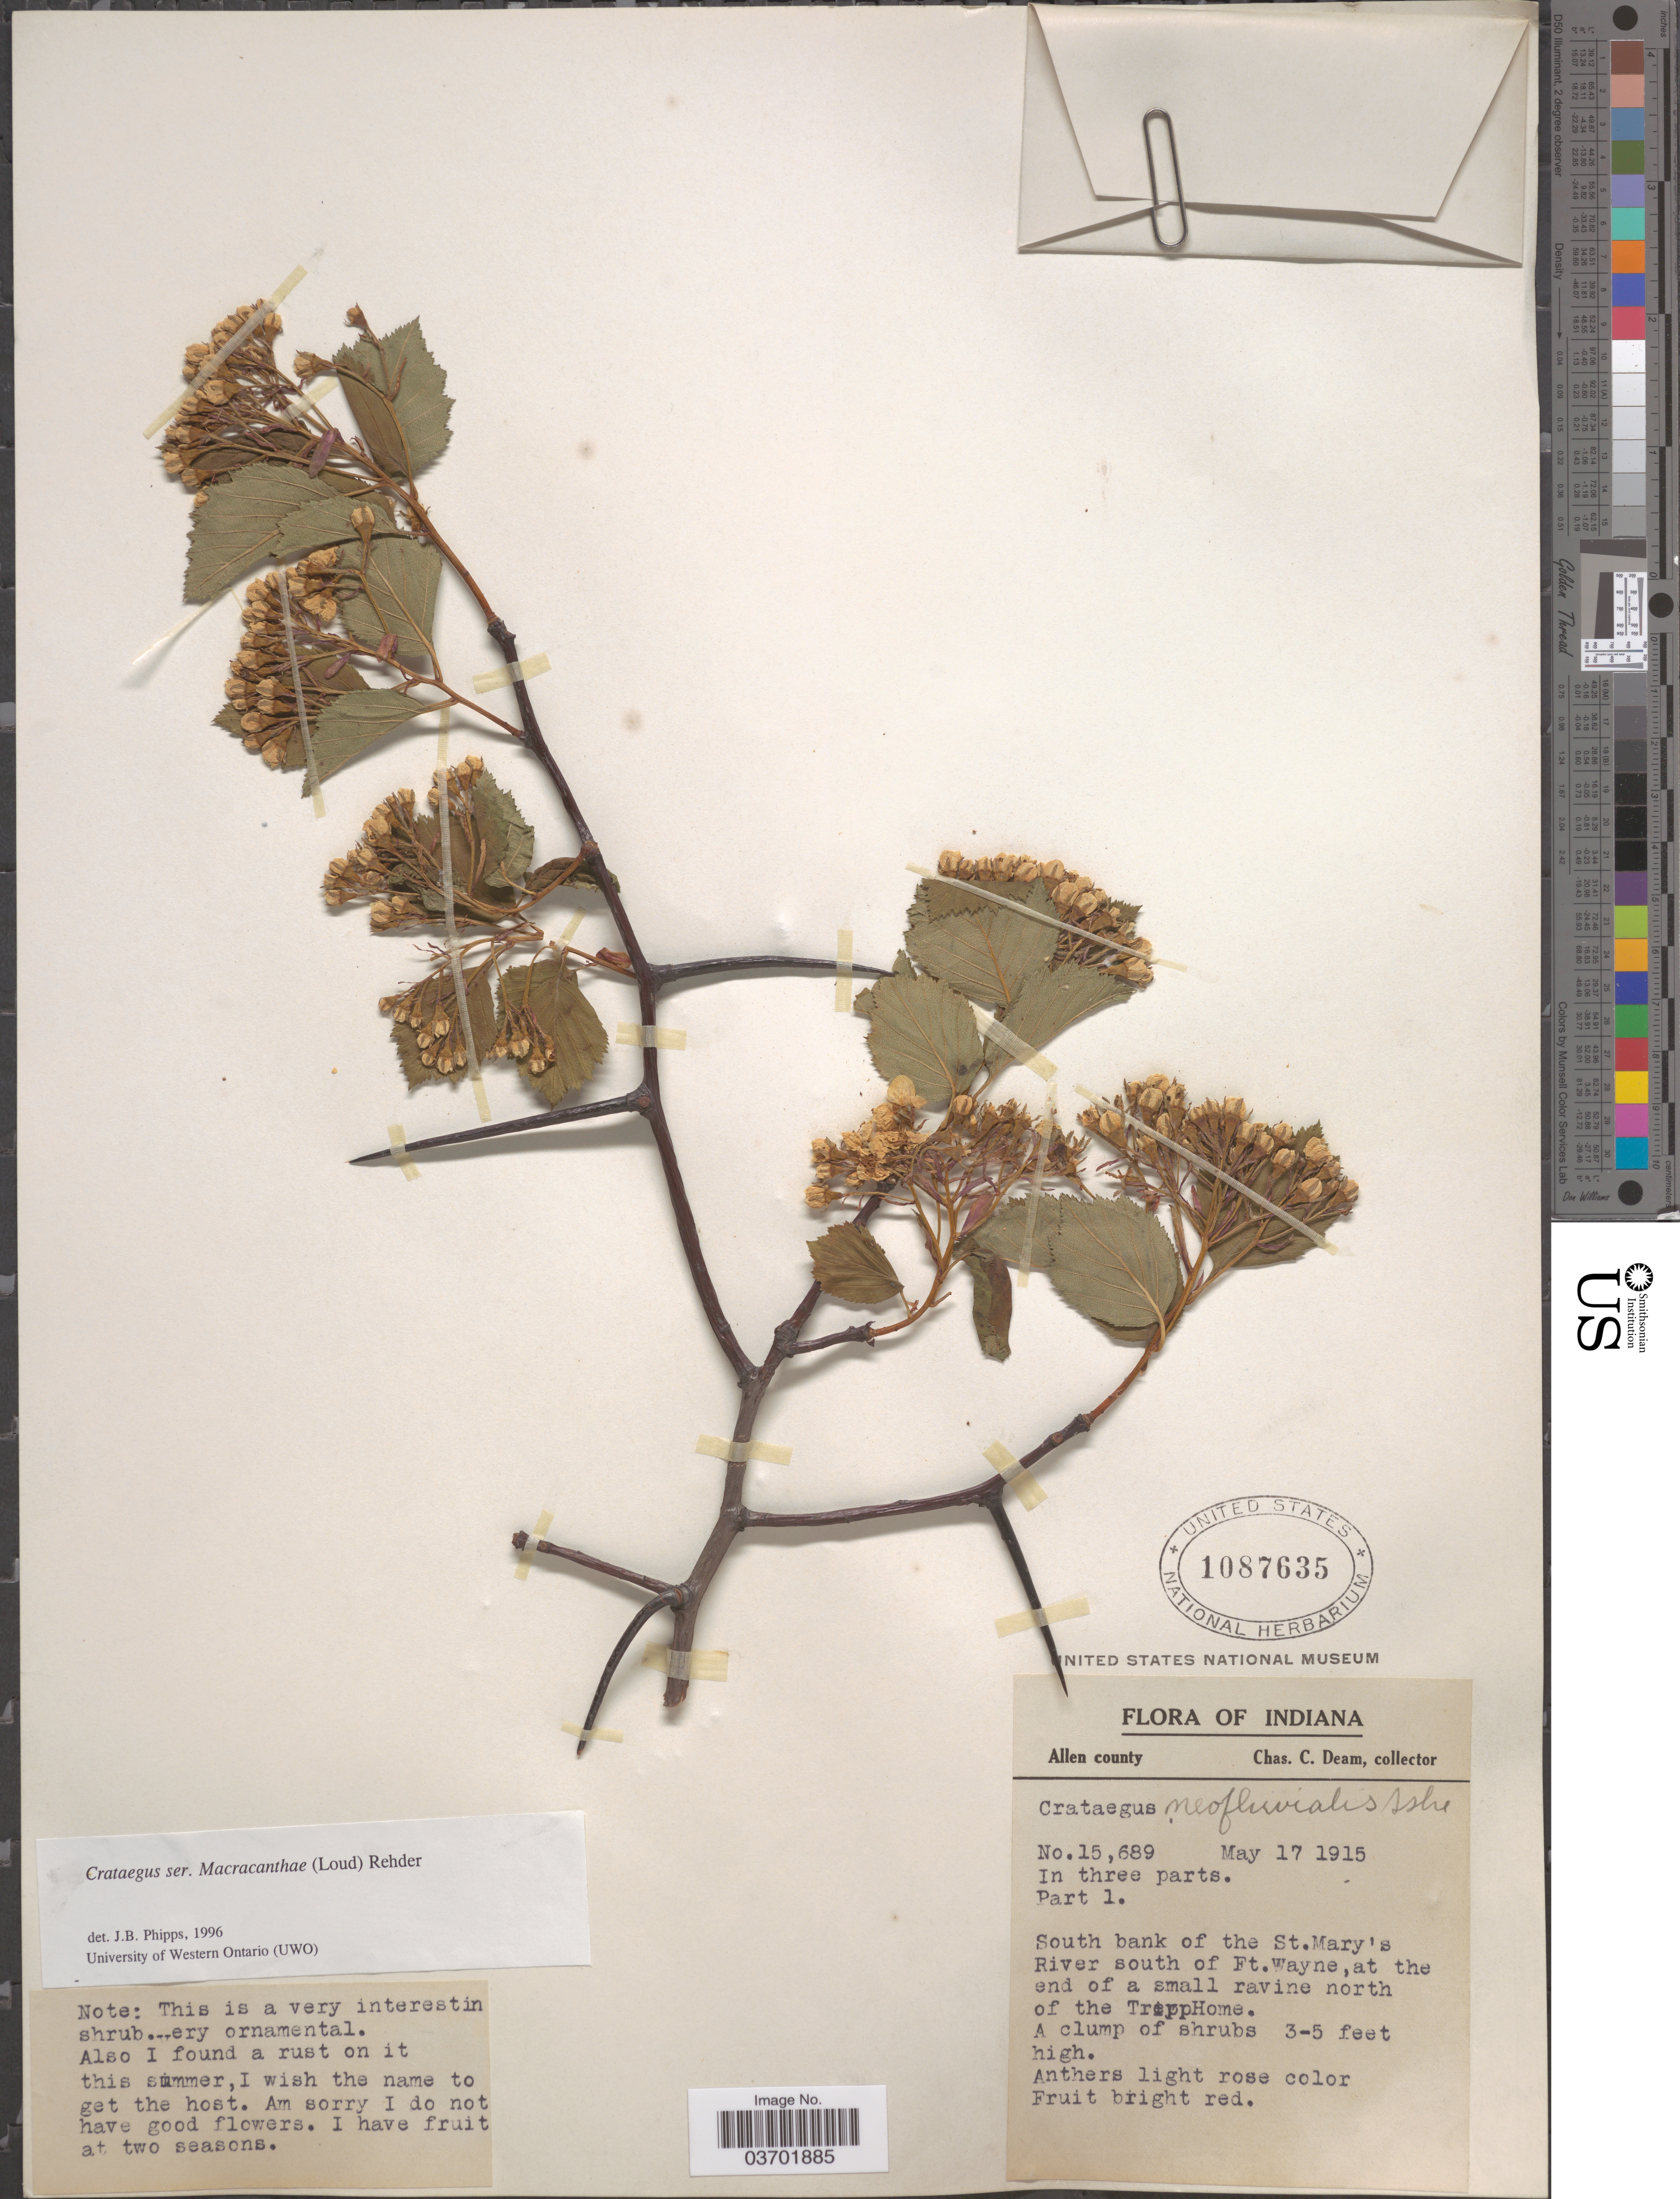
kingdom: Plantae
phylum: Tracheophyta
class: Magnoliopsida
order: Rosales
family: Rosaceae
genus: Crataegus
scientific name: Crataegus succulenta var. neofluvialis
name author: Schrad. ex Link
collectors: C. C. Deam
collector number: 15689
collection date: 1915-05-17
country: United States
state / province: Indiana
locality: Allen county. South bank of the St. Mary's River south of Ft. Wayne, at the end of a small ravine north of the TreppHome.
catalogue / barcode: US 1087635